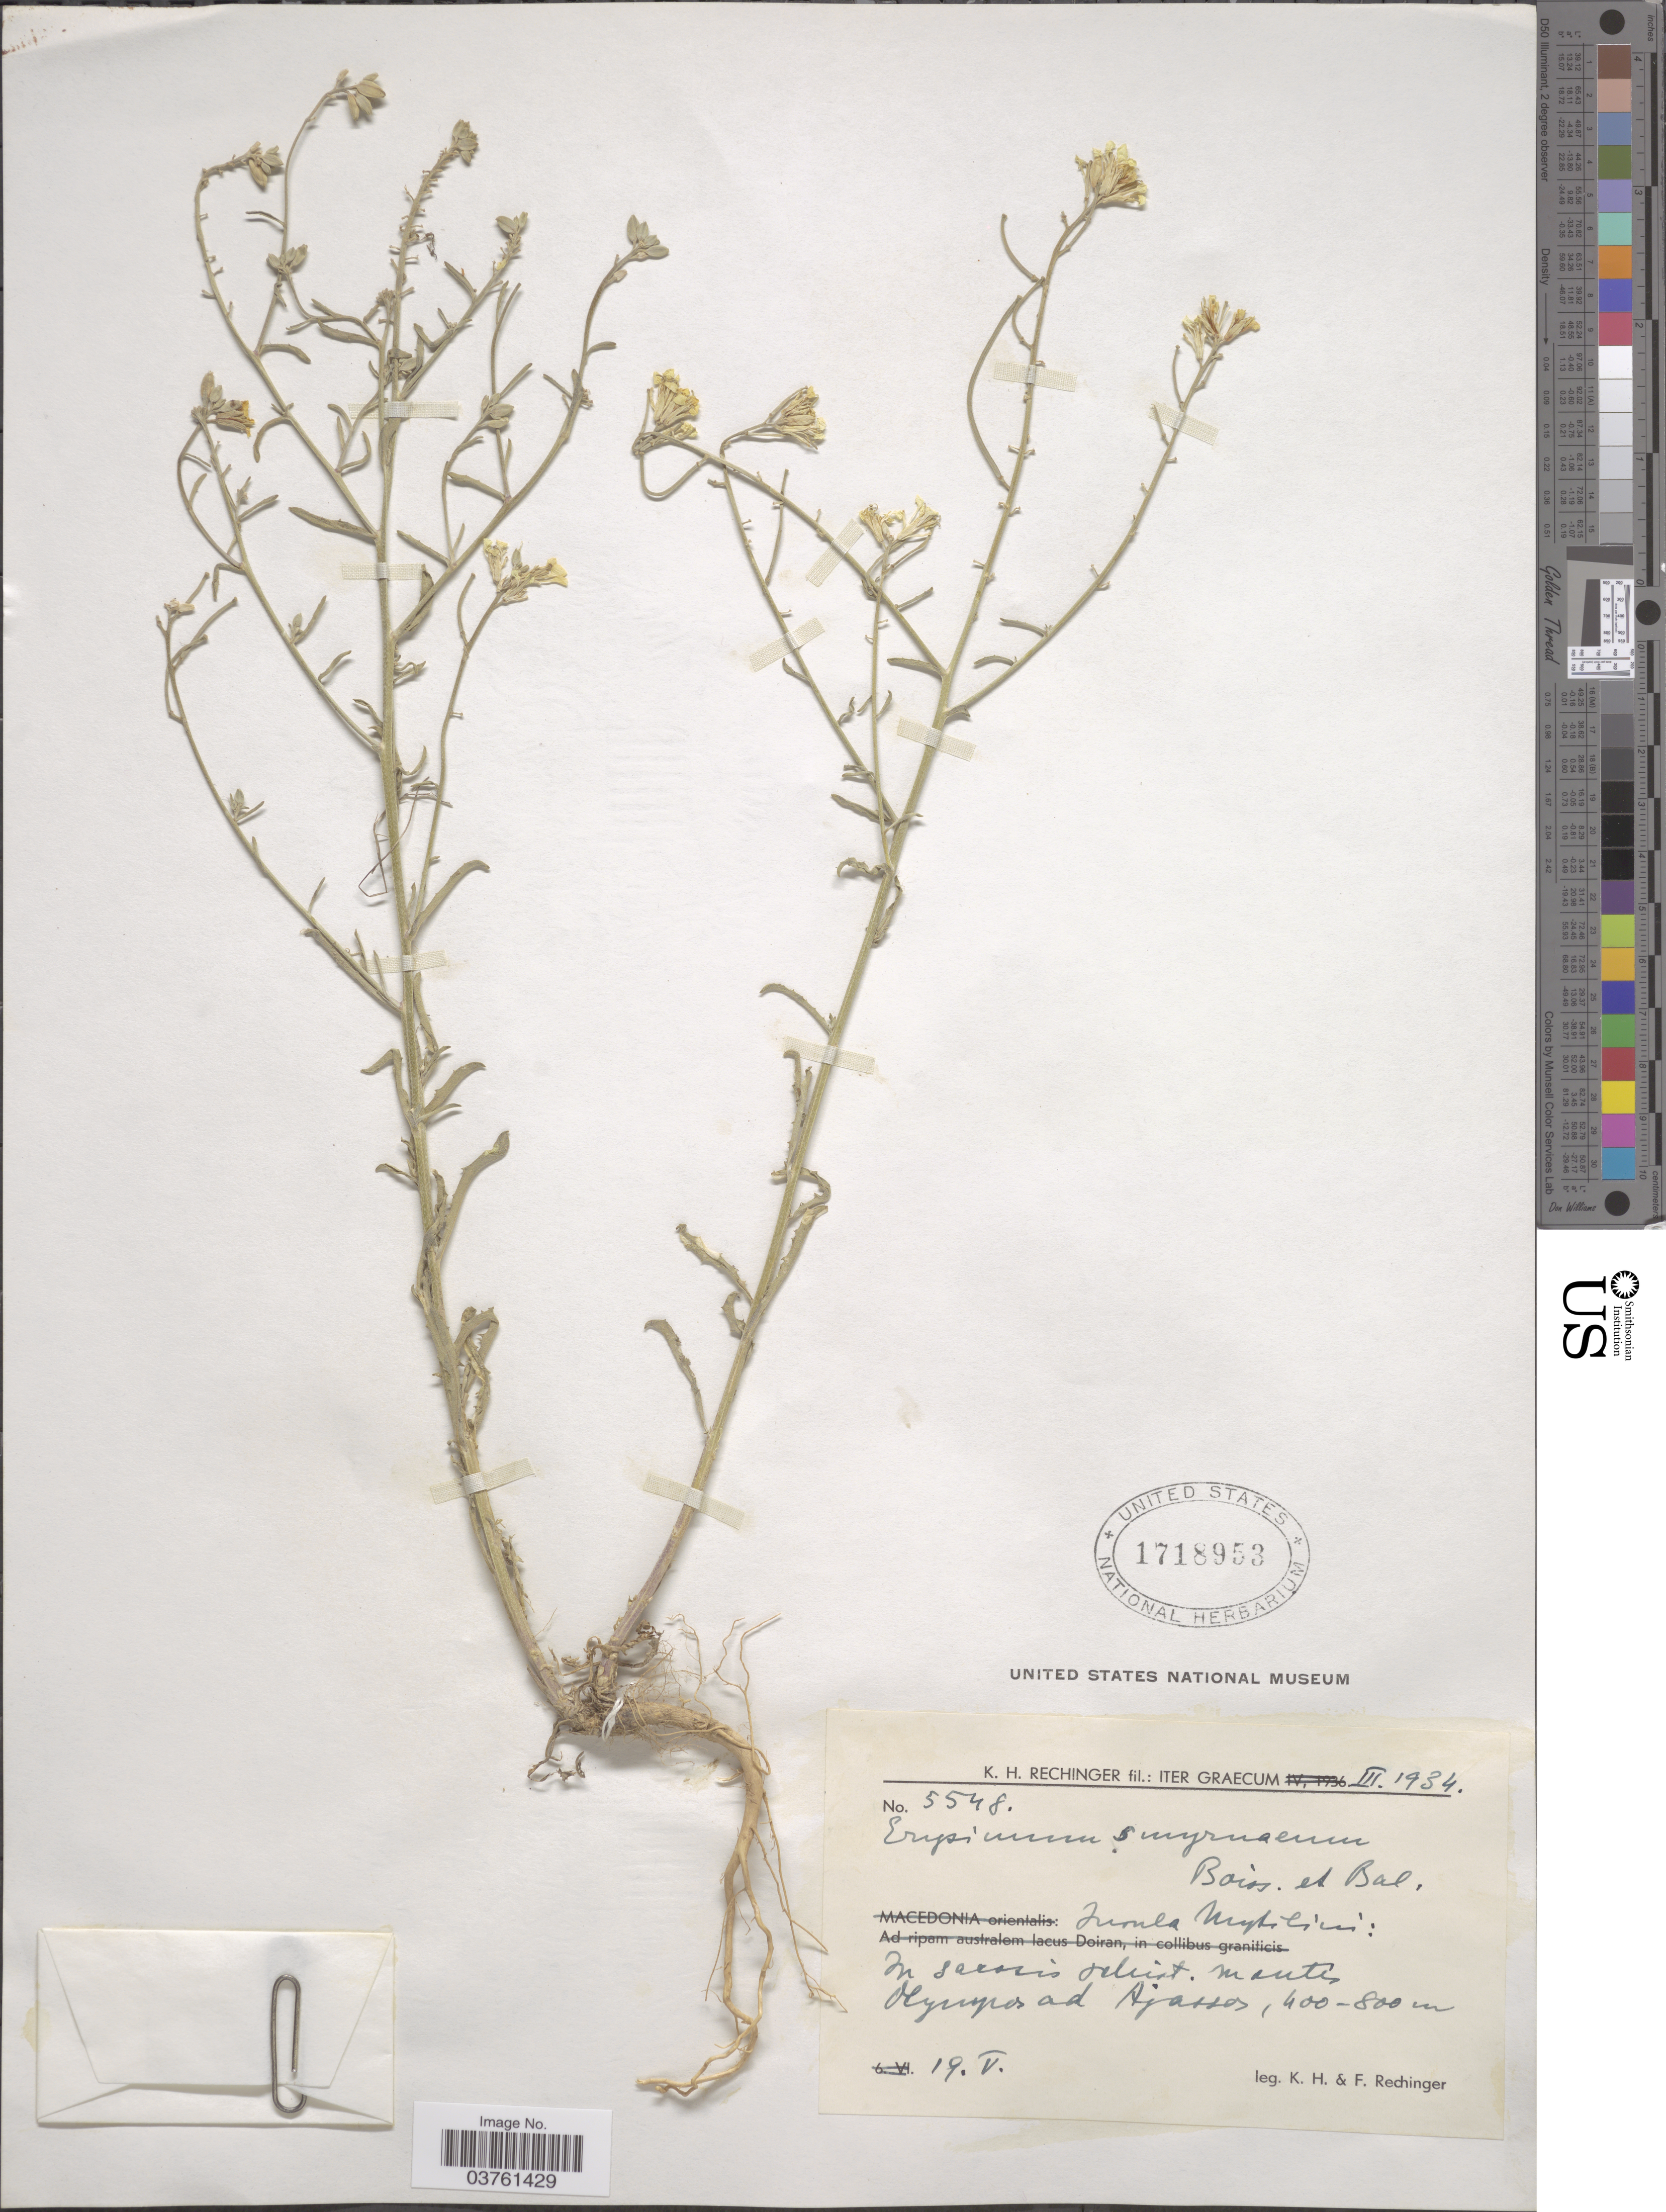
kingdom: Plantae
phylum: Tracheophyta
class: Magnoliopsida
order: Brassicales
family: Brassicaceae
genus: Erysimum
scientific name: Erysimum smyrnaeum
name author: Boiss. & Balansa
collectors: K. H. Rechinger & F. Rechinger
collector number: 5548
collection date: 1934-05-19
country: Greece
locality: Insula Mytilini : In saxosis schist montes Olympes ad Ajassos.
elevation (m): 400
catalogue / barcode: US 1718953